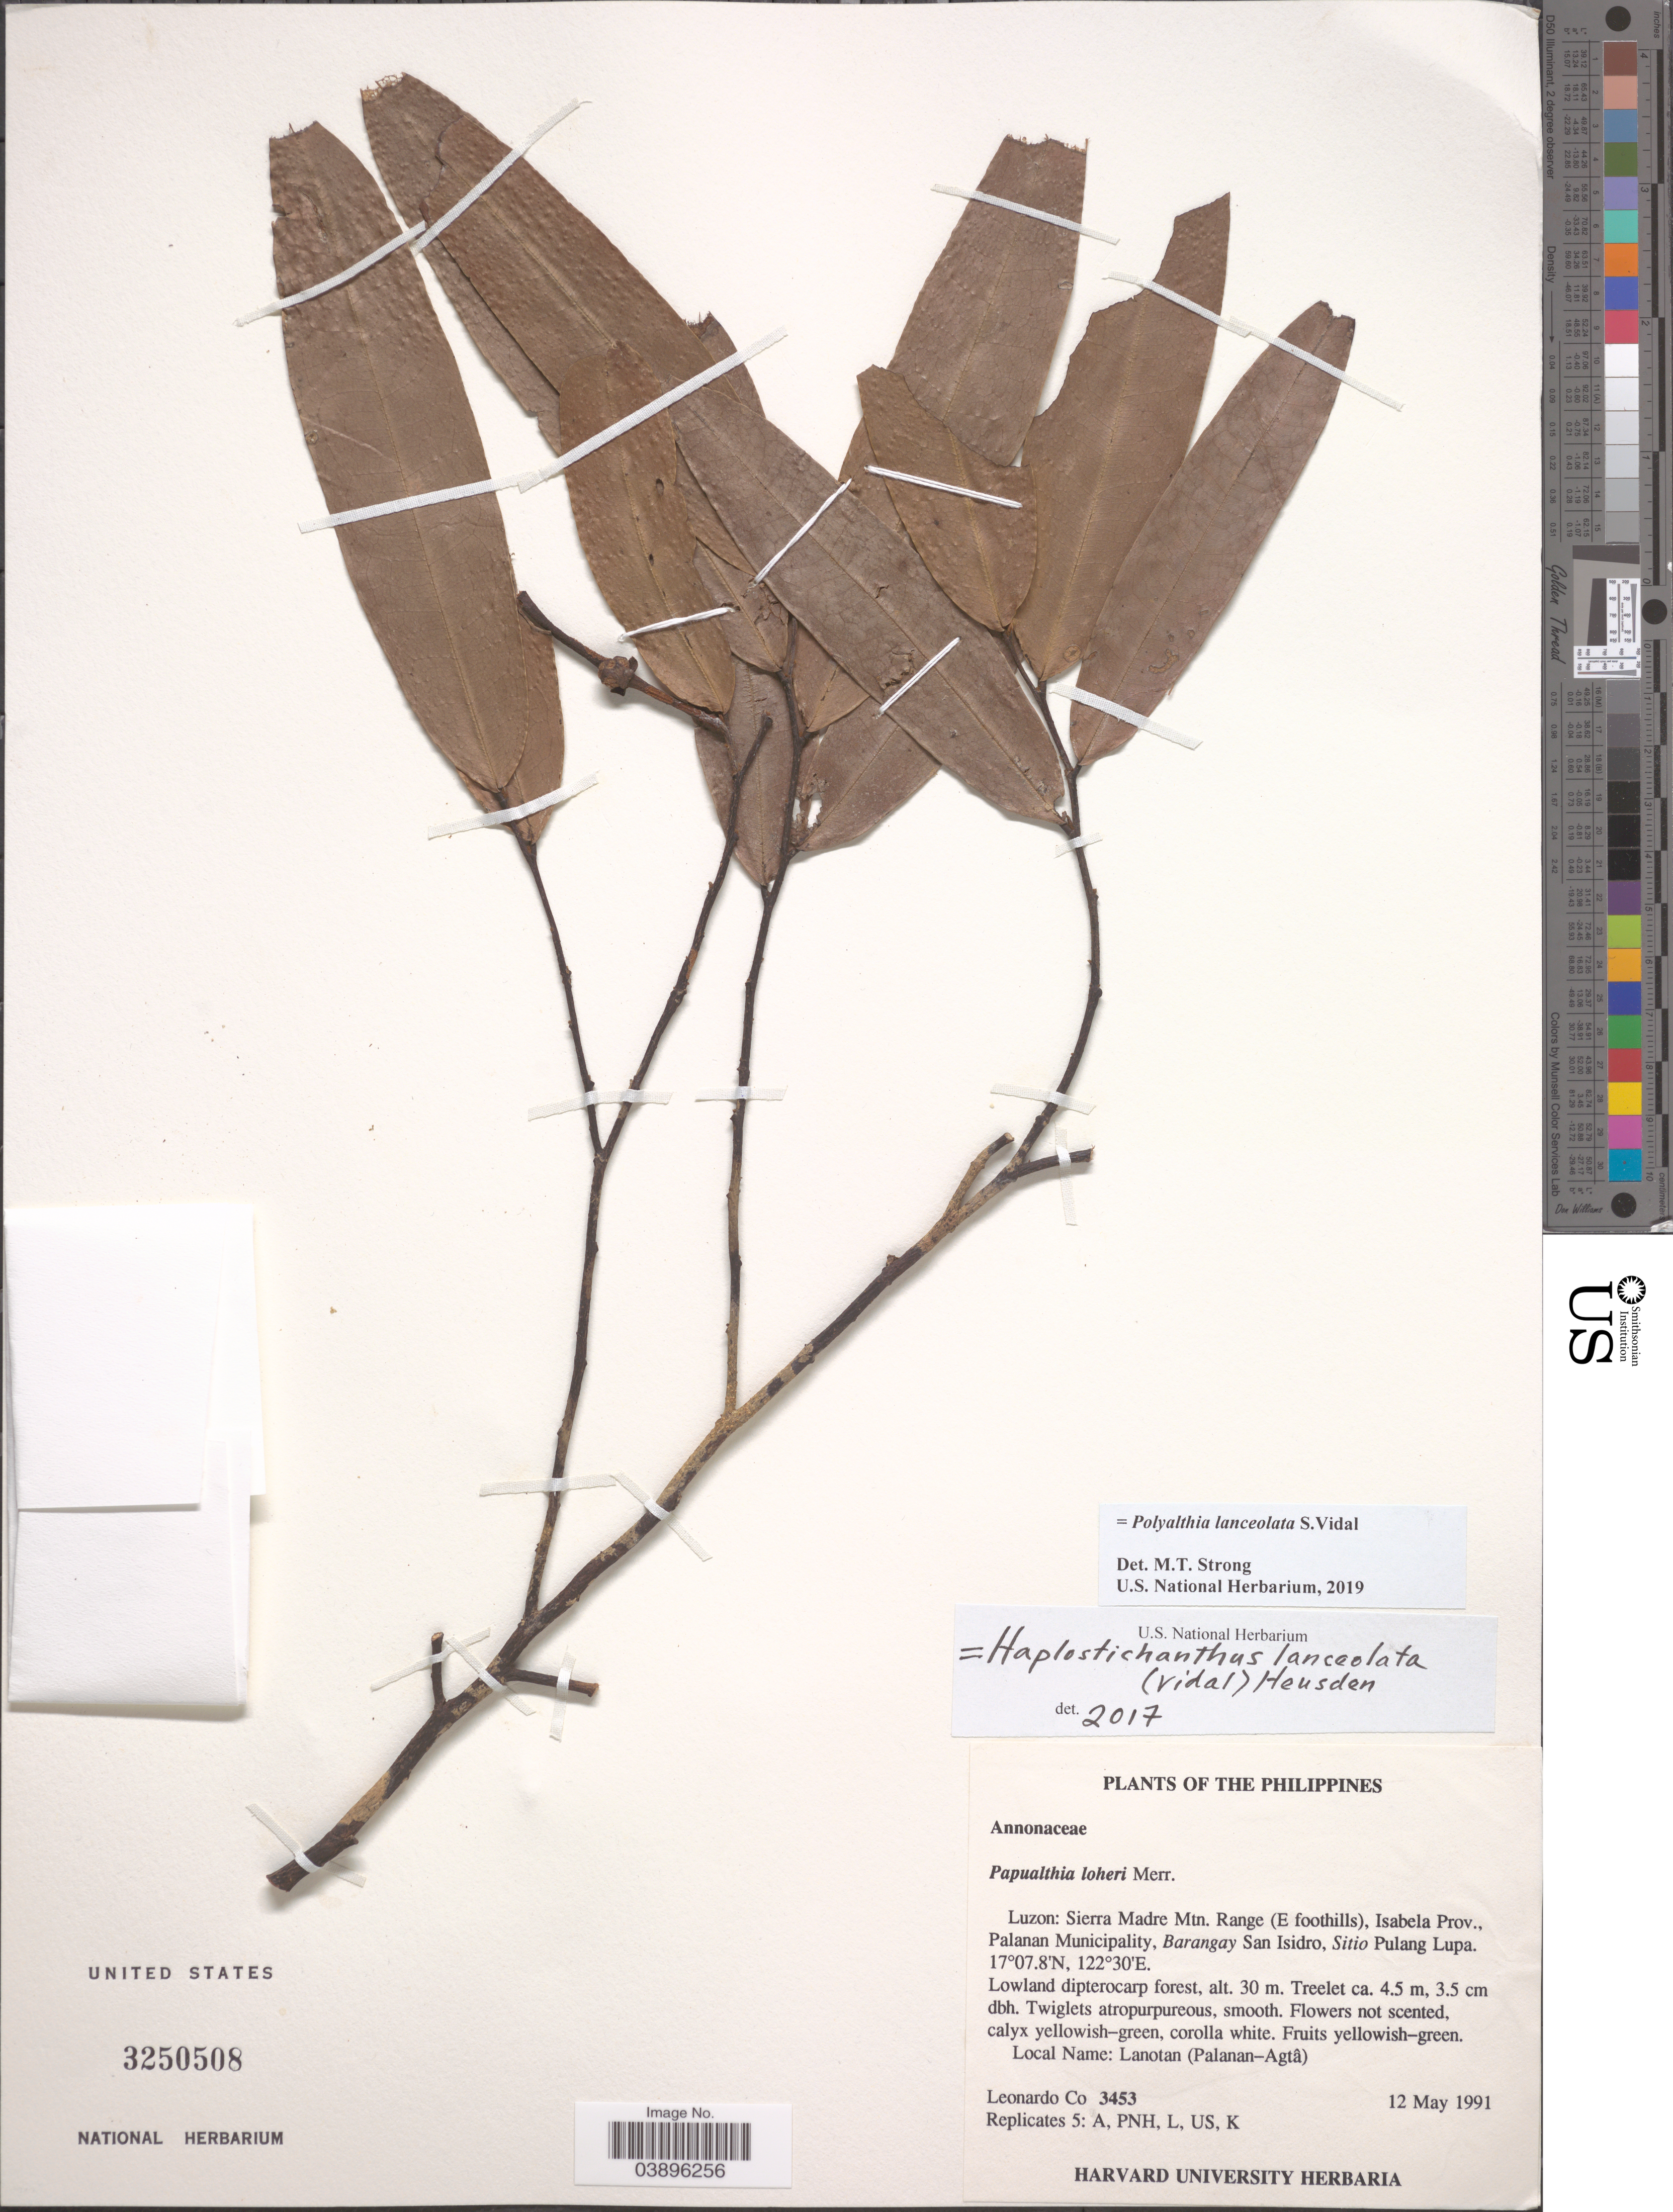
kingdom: Plantae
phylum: Tracheophyta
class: Magnoliopsida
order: Magnoliales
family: Annonaceae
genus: Polyalthia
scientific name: Polyalthia lanceolata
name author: S. Vidal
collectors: L. Co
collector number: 3453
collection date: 1991-05-12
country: Philippines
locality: Luzon: Sierra Madre Mtn. Range (E foothills), Isabela Prov., Palanan Municipality, Barangay San Isidoro, Sitio Pulang Lupa.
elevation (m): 30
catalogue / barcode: US 3250508